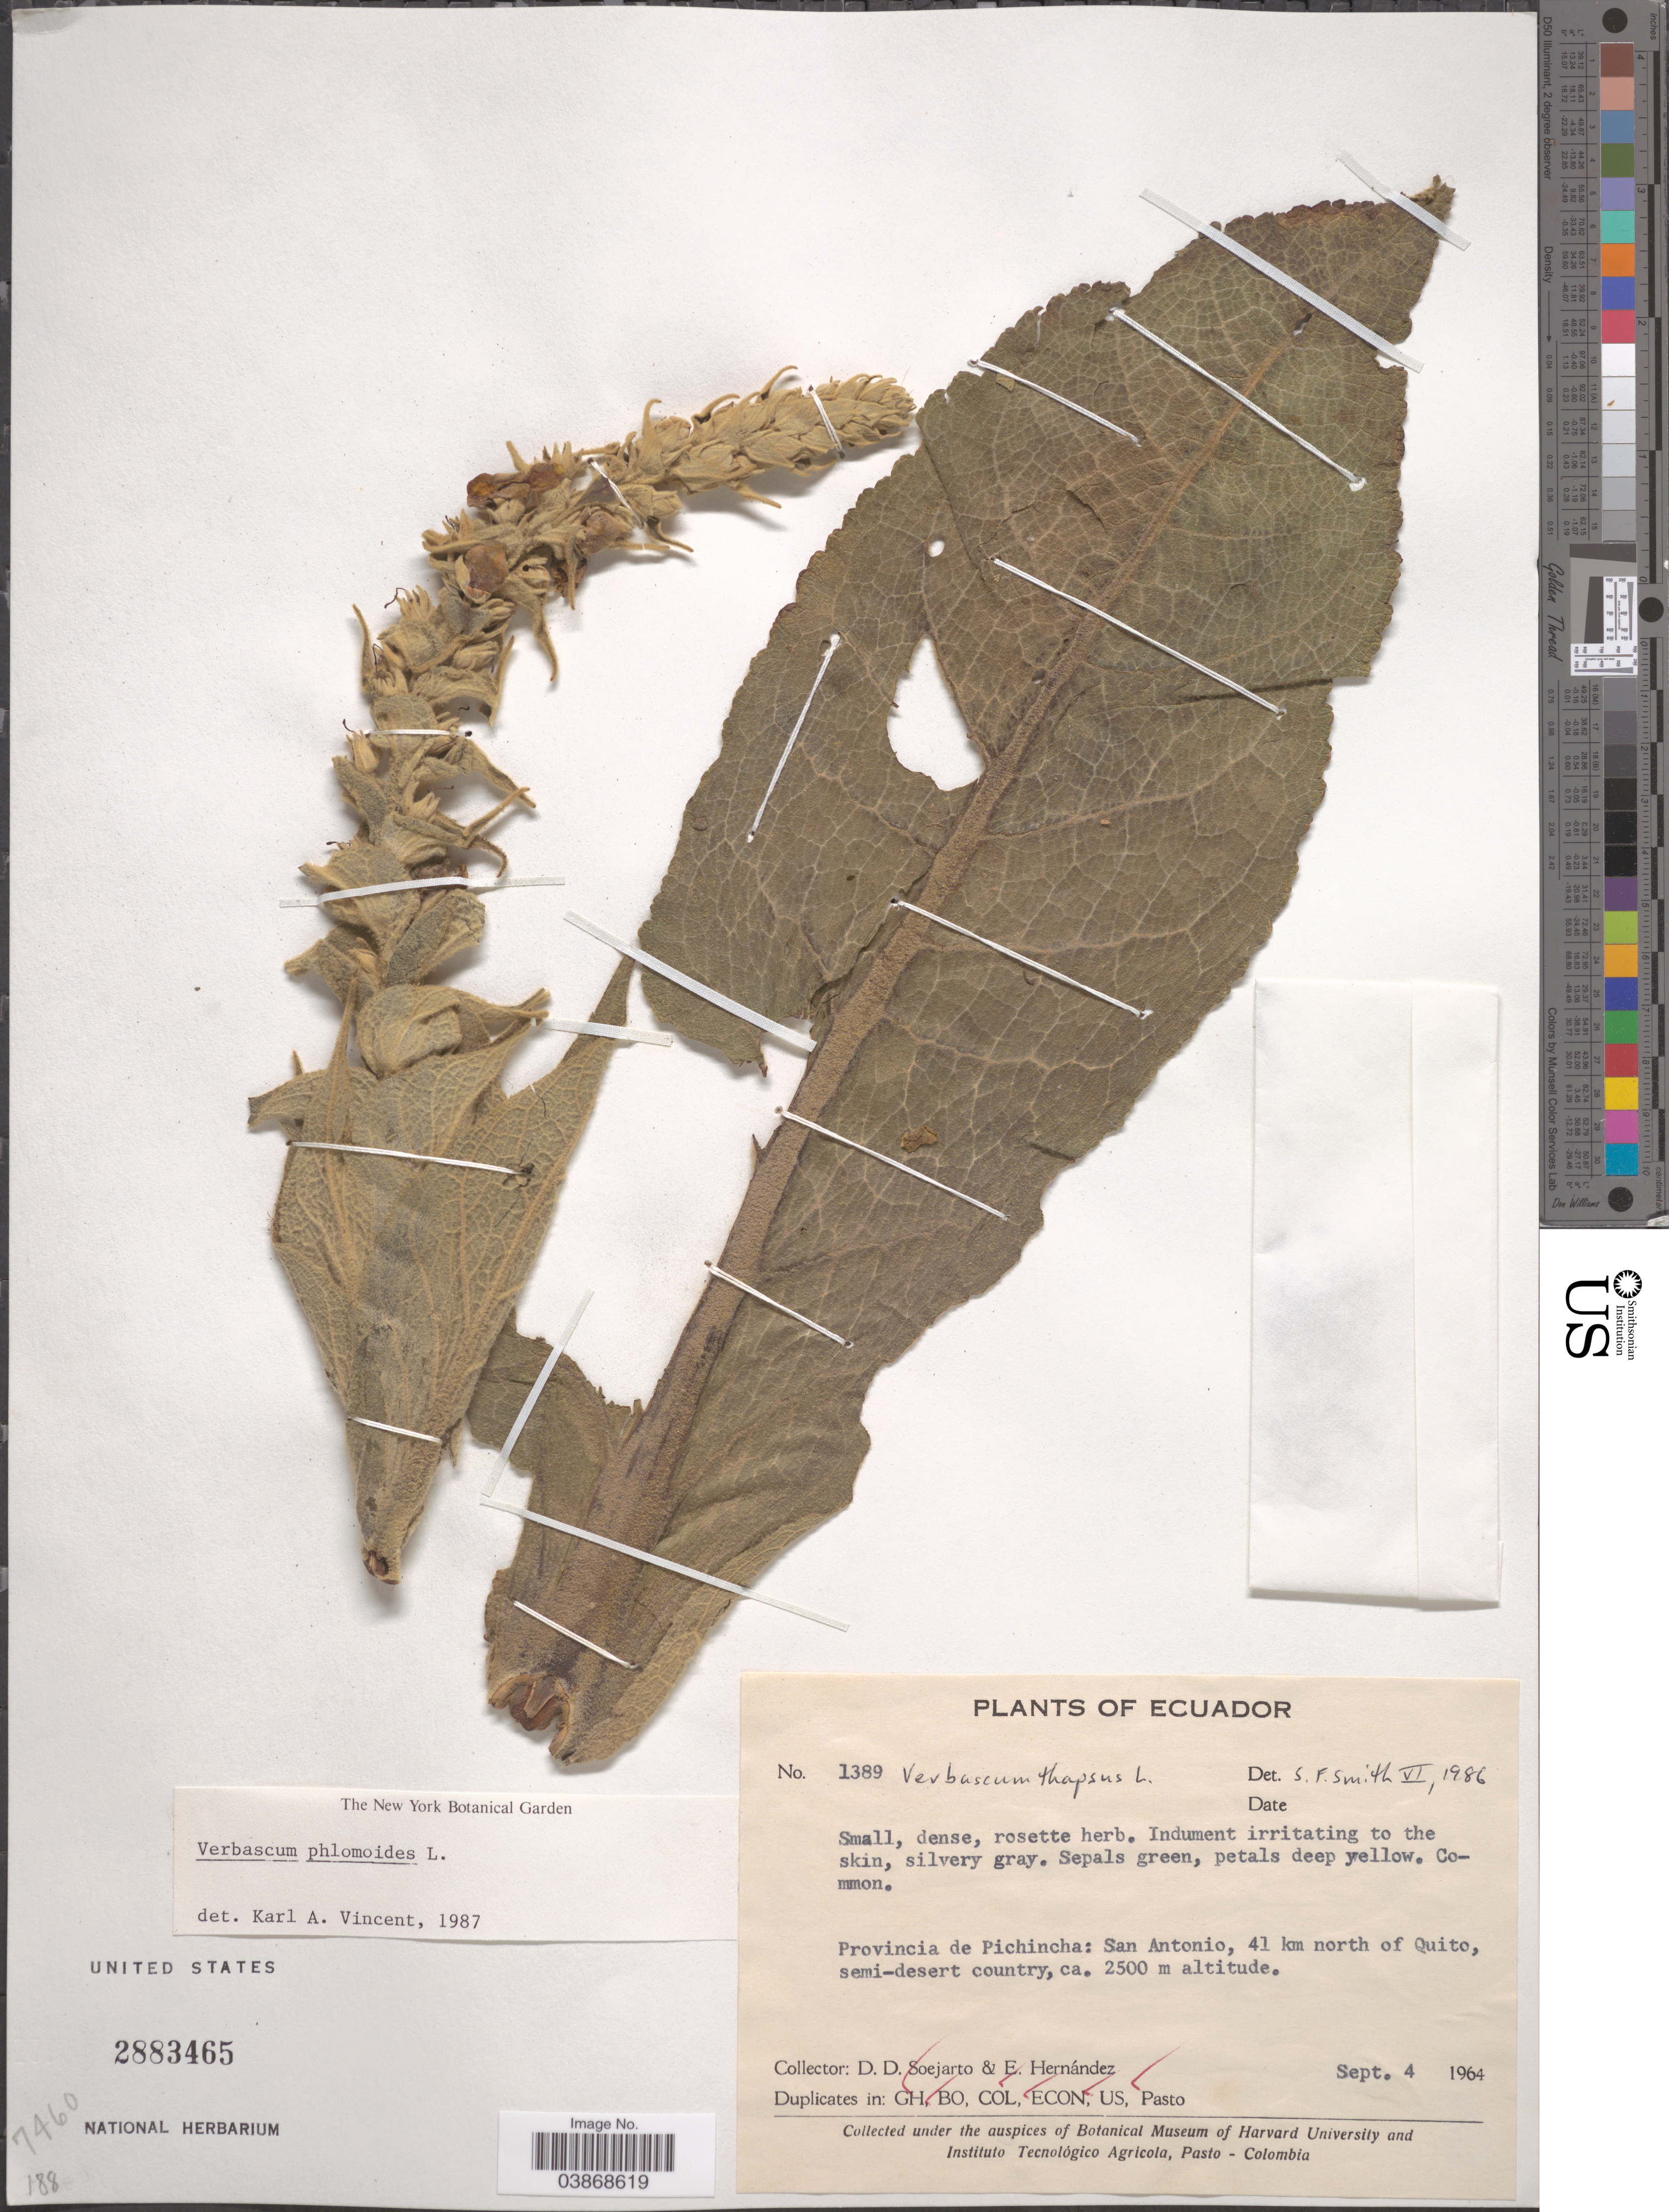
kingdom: Plantae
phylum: Tracheophyta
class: Magnoliopsida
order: Lamiales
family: Scrophulariaceae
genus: Verbascum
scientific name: Verbascum thapsus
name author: L.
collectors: E. Hernández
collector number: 1389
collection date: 1964-09-04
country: Ecuador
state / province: Pichincha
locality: San Antonio, 41 km north of Quito, sem-desert country.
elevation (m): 2500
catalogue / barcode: US 2883465